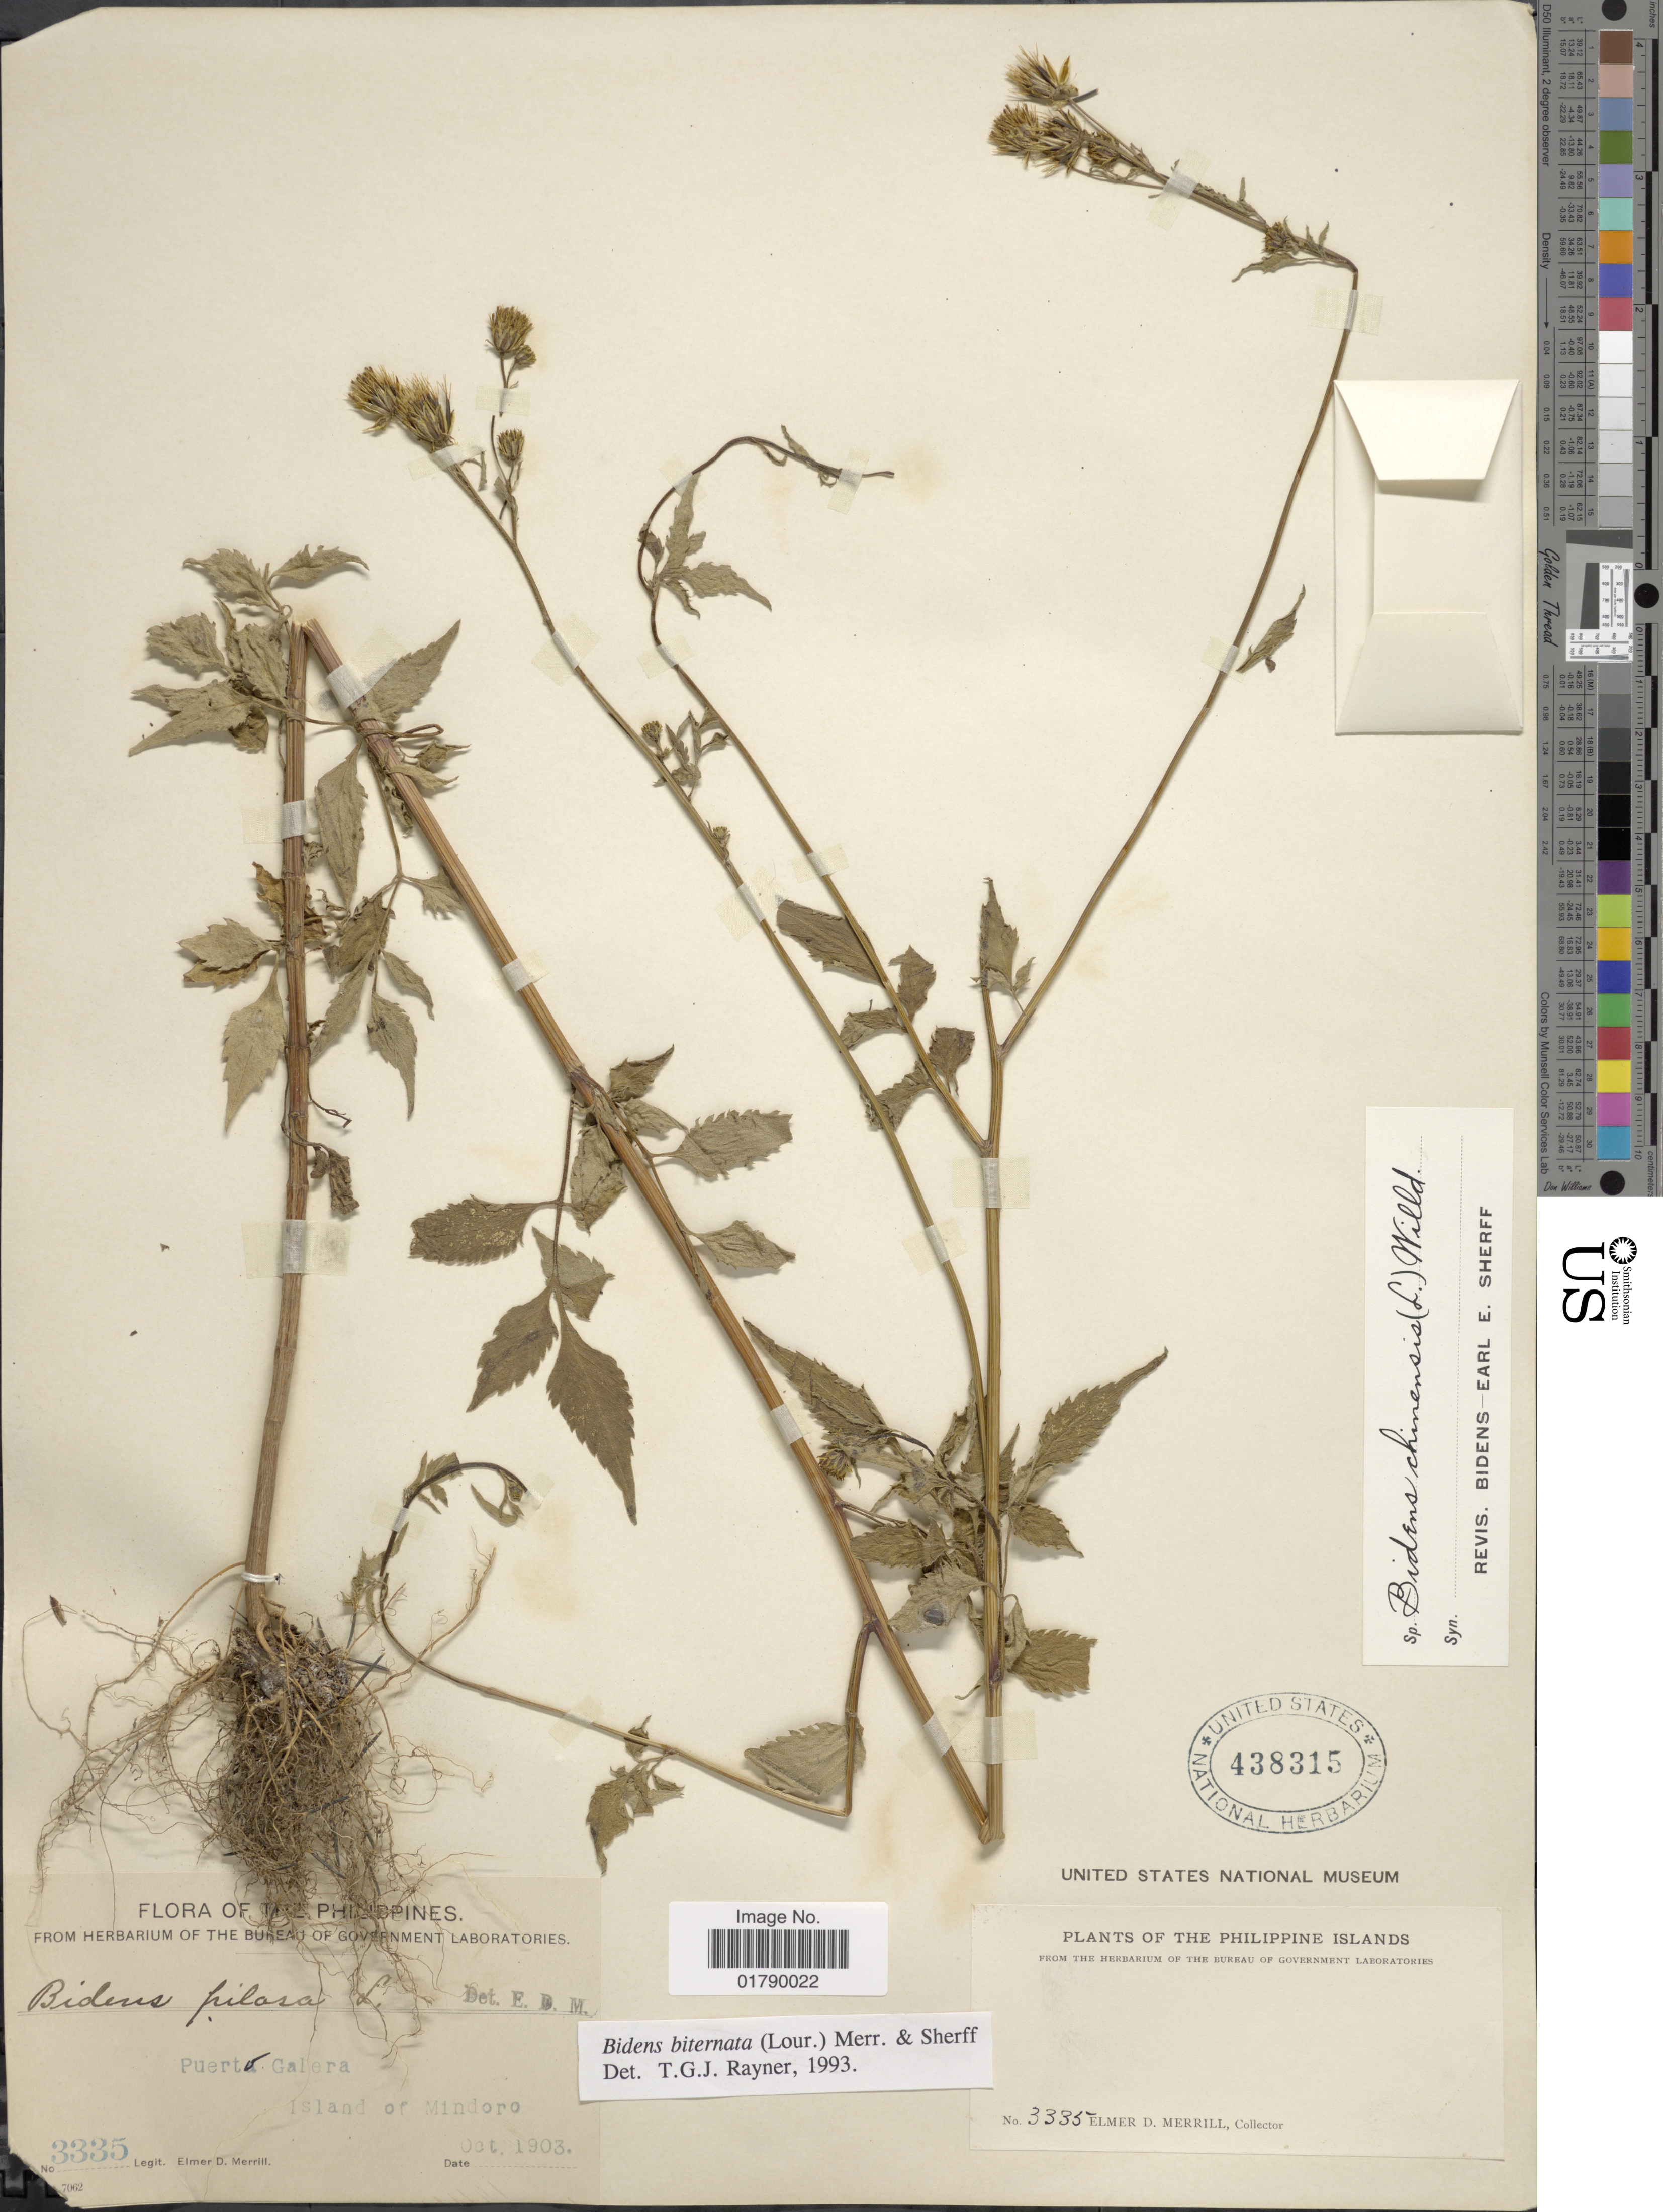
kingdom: Plantae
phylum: Tracheophyta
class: Magnoliopsida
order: Asterales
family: Asteraceae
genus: Bidens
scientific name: Bidens biternata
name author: (Lour.) Merr. & Sherff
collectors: E. D. Merrill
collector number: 3335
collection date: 1903-10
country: Philippines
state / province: Mimaropa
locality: Puerto Galera, Island of Mindoro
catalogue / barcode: US 438315